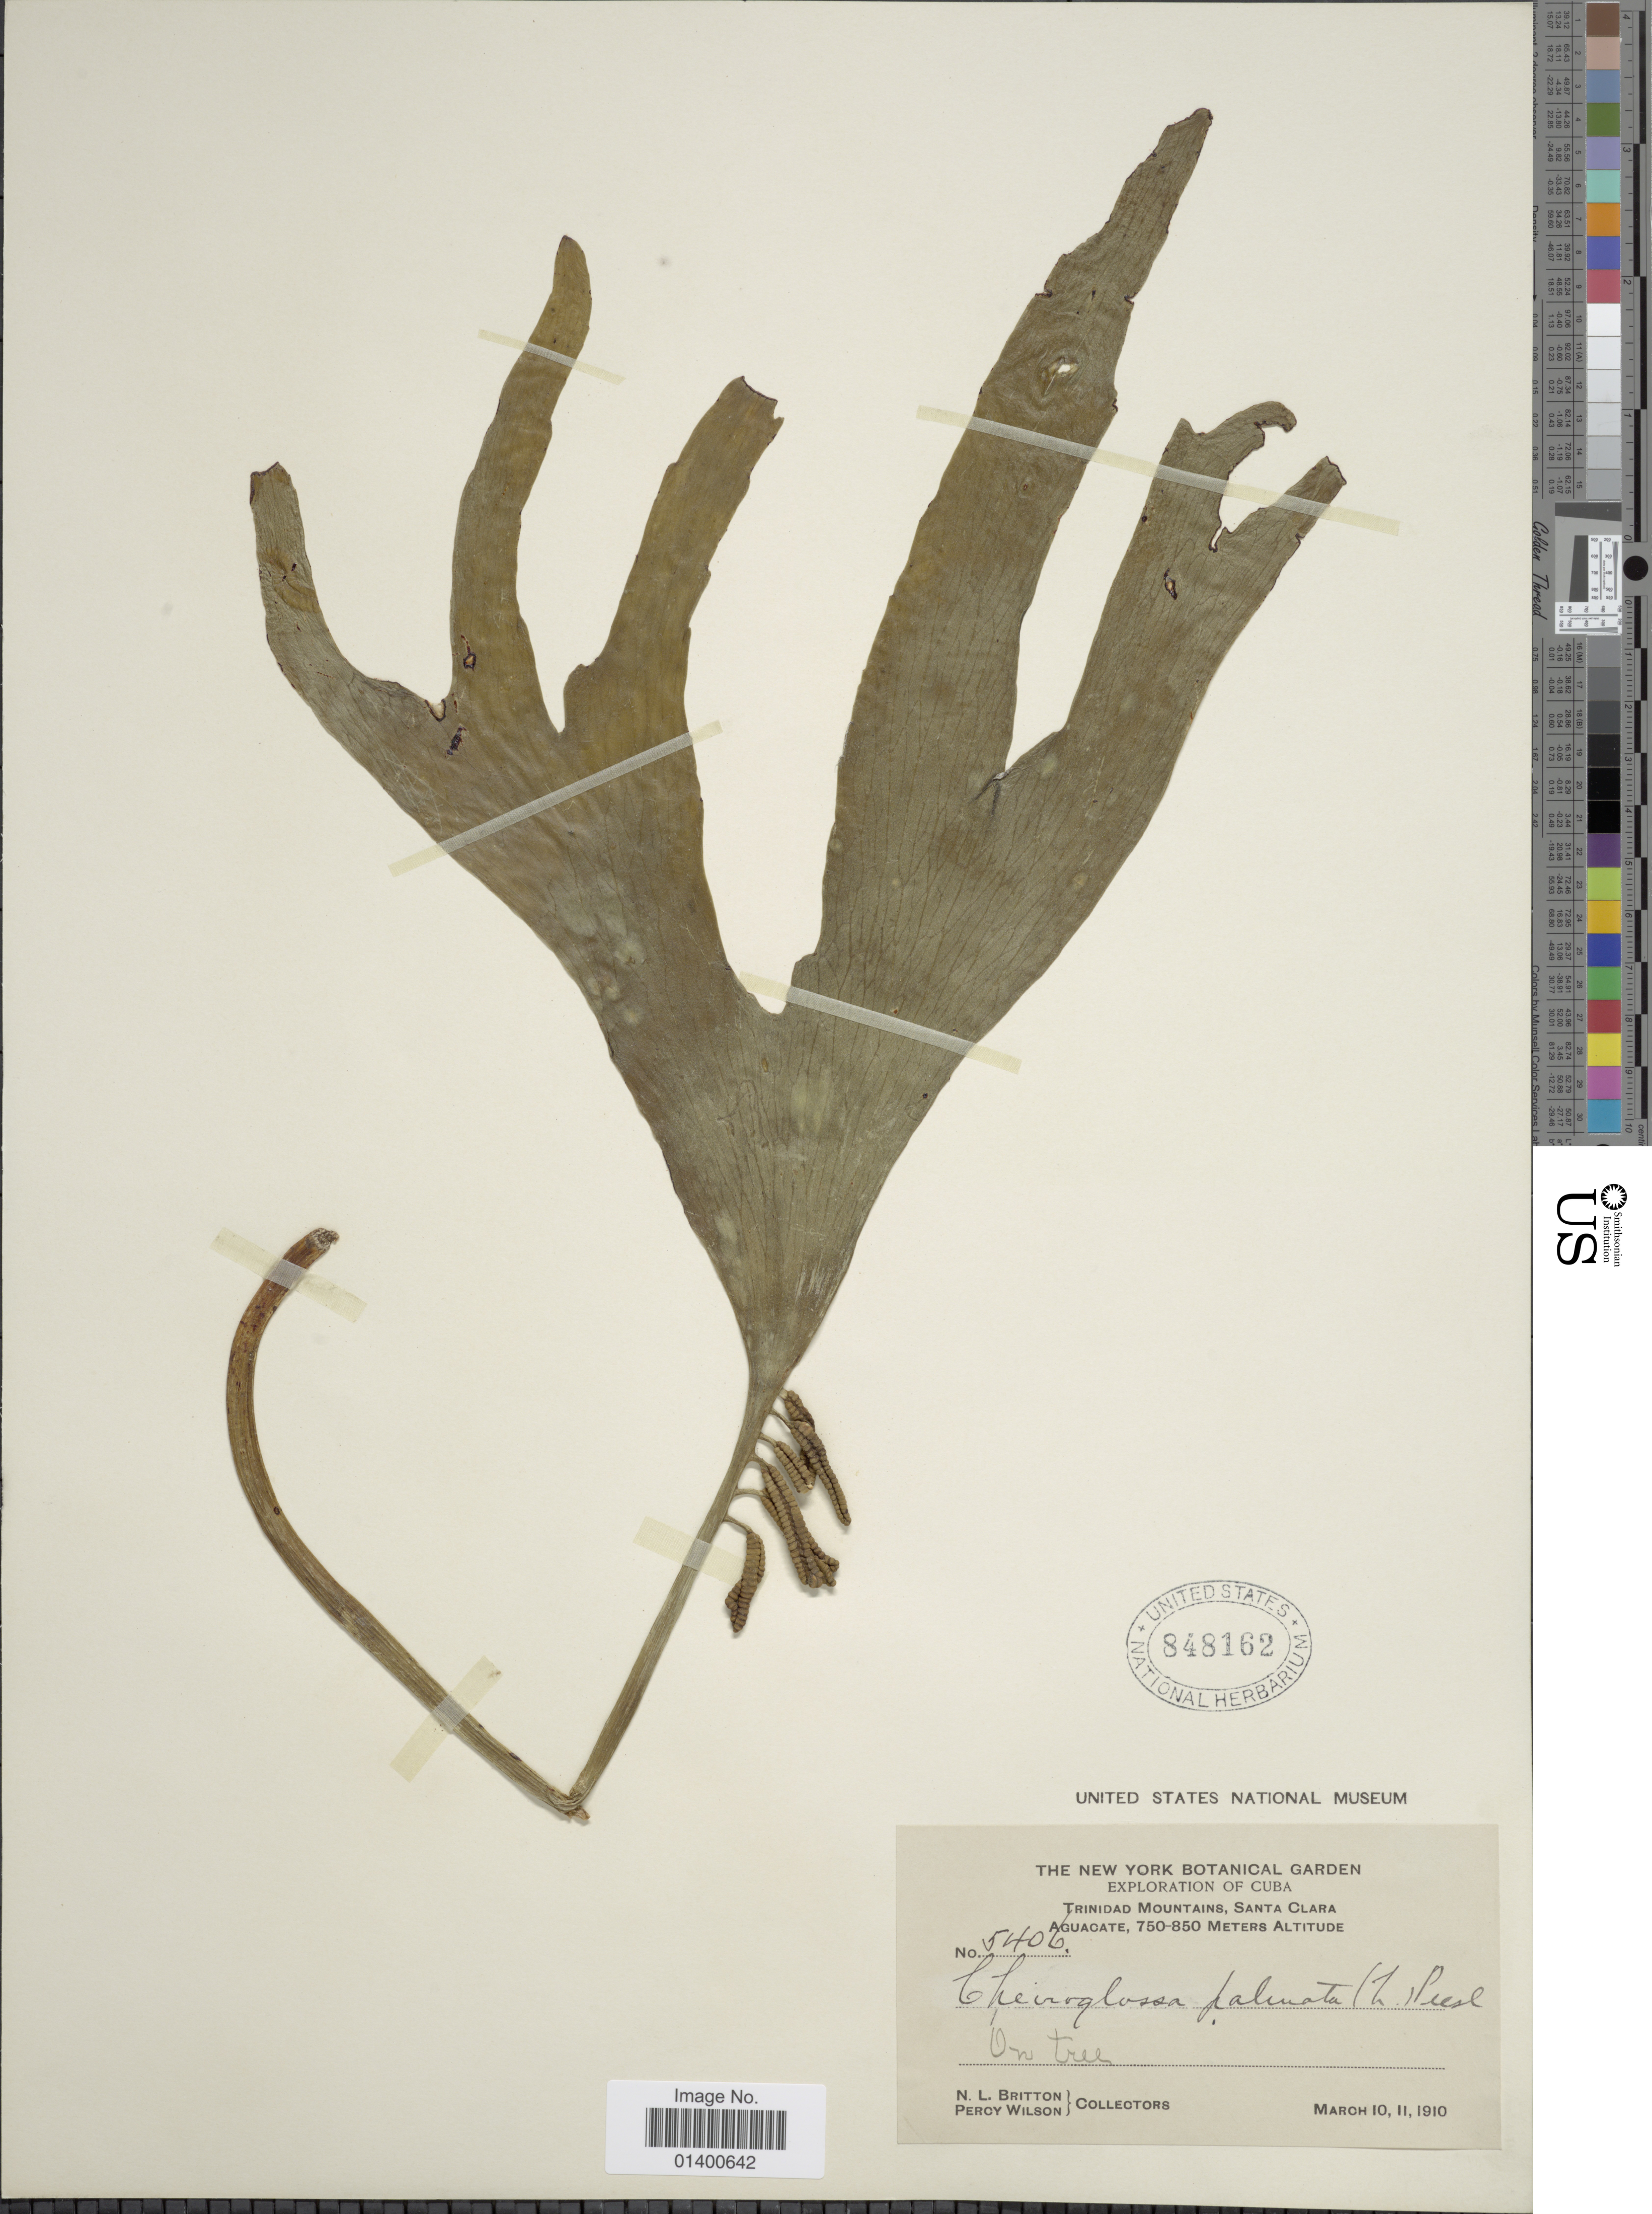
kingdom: Plantae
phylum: Tracheophyta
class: Polypodiopsida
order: Ophioglossales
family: Ophioglossaceae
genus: Cheiroglossa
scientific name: Cheiroglossa palmata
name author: (L.) C. Presl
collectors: N. Britton & P. Wilson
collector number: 5406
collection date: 1910-03-10/1910-03-11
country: Cuba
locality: Trinidad Mountains, Santa Clara, Aguacate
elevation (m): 750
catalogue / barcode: US 848162